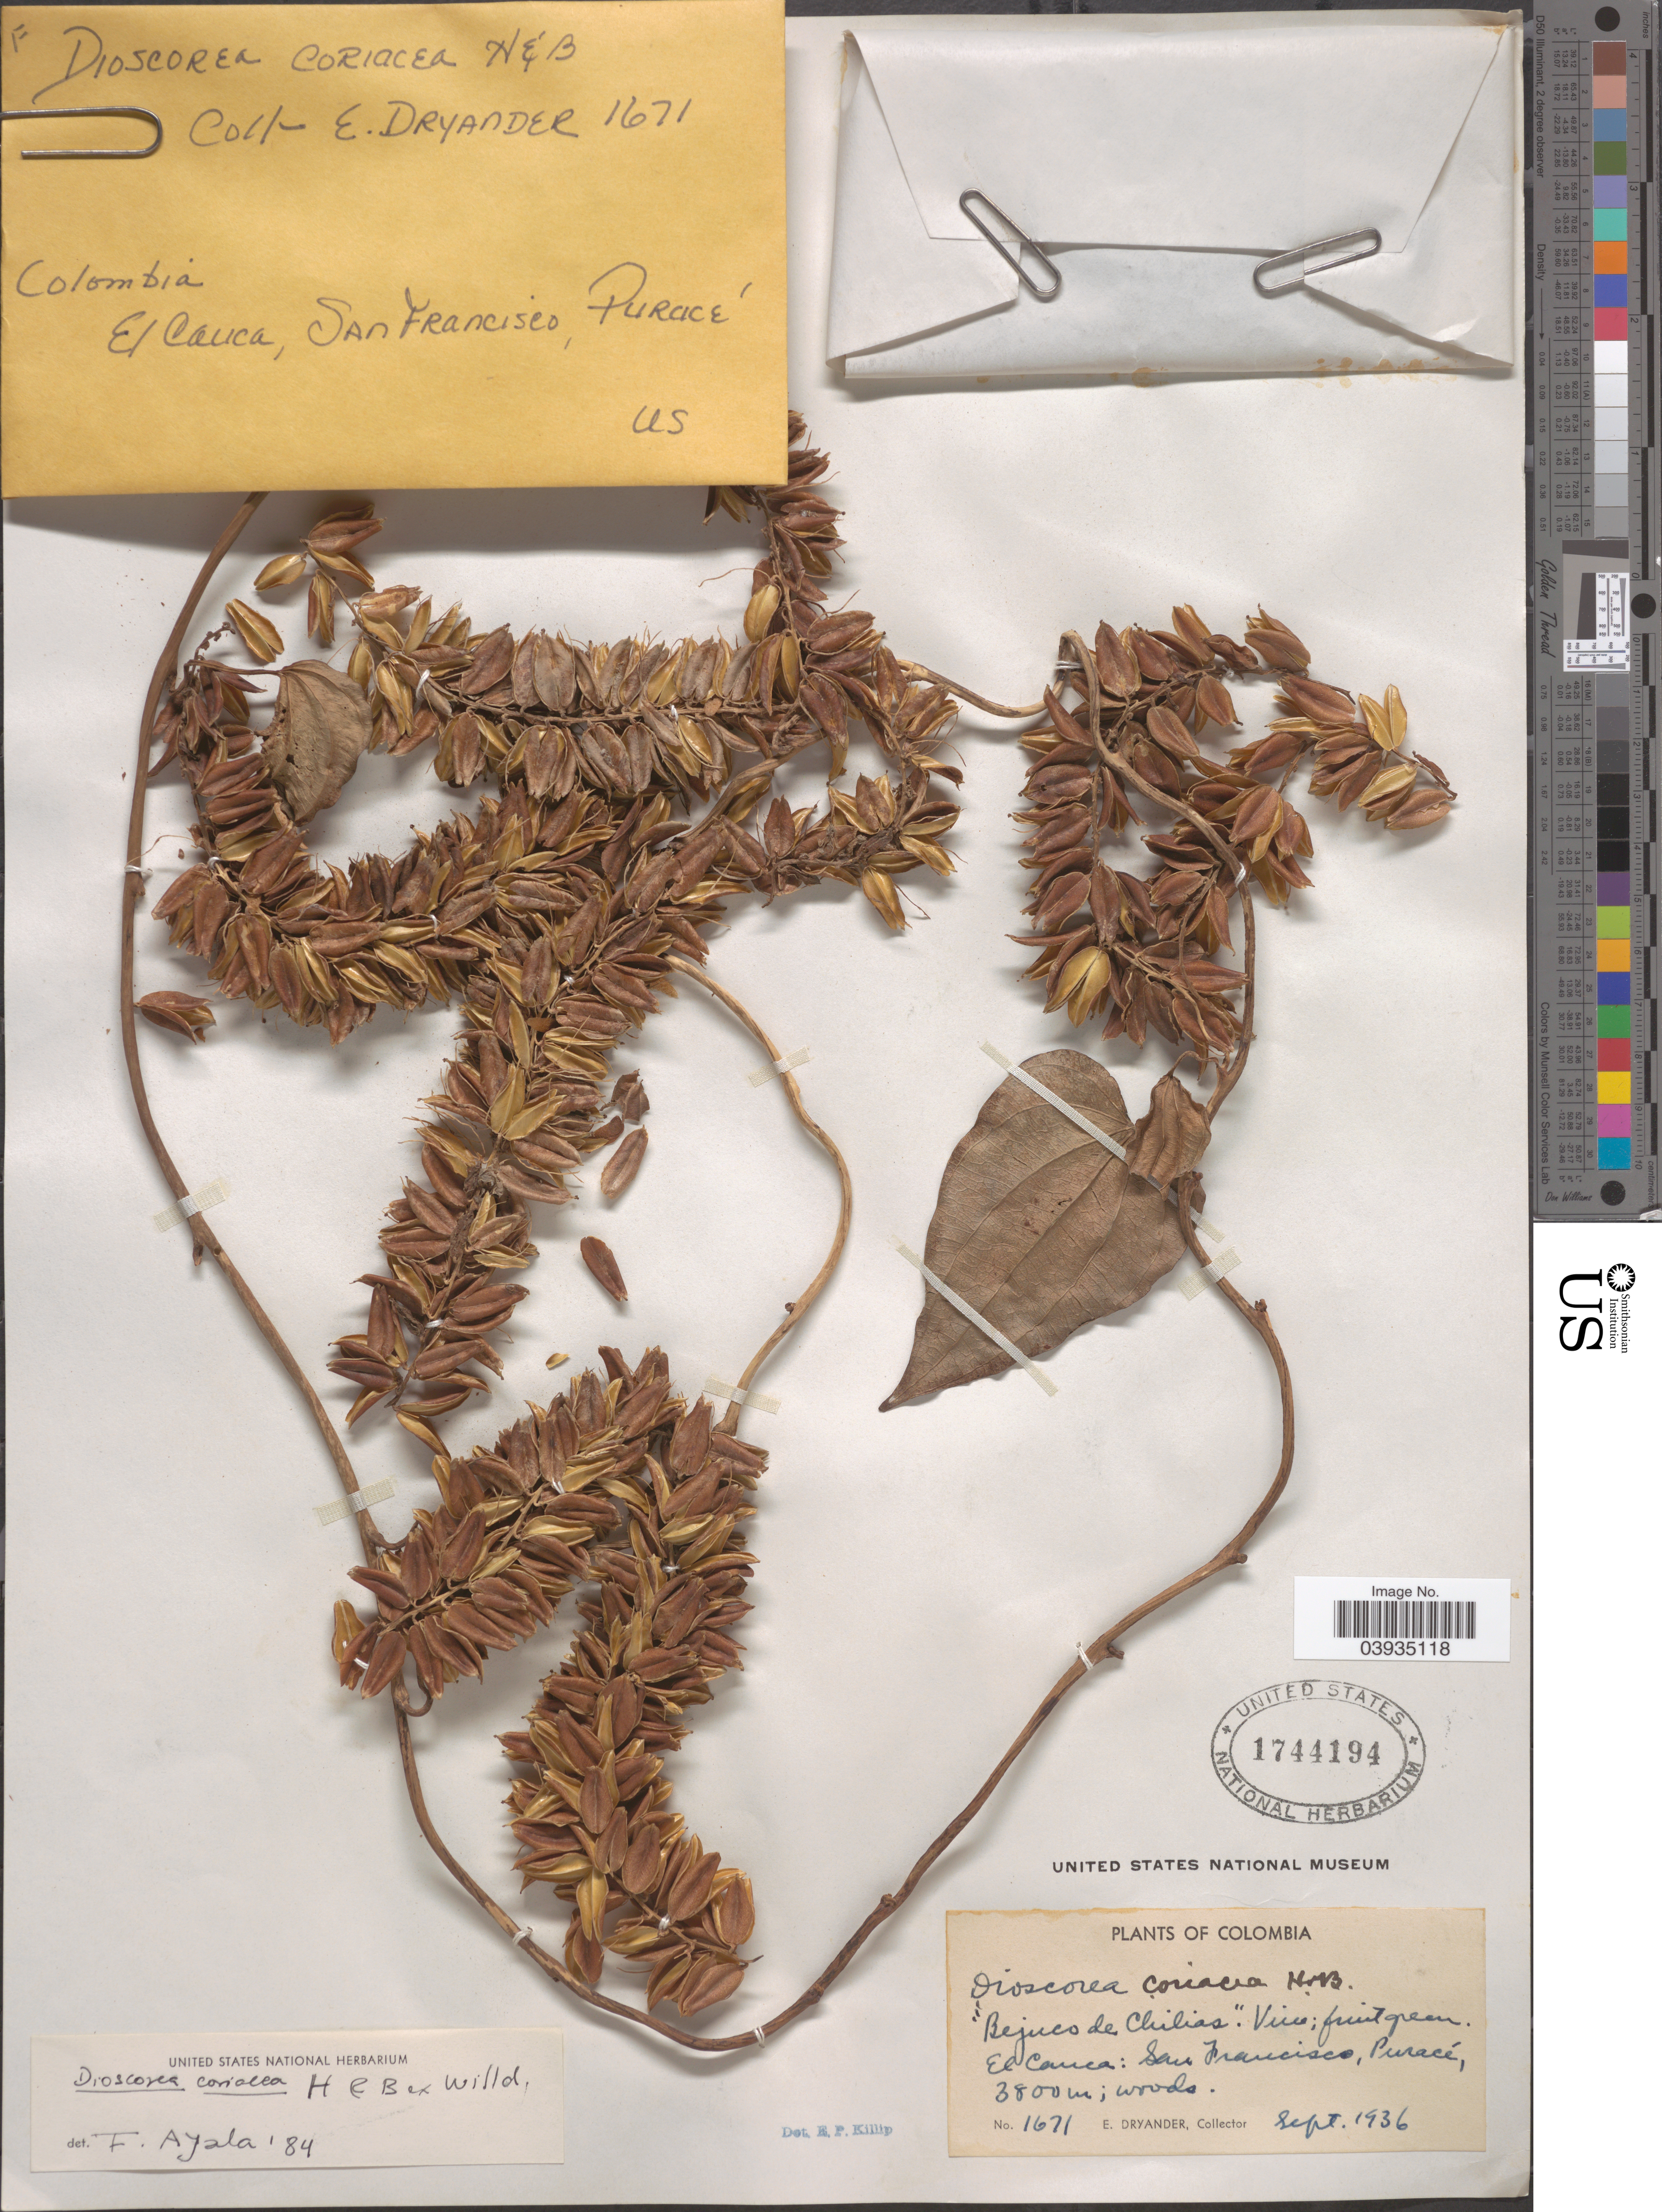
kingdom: Plantae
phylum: Tracheophyta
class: Liliopsida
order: Dioscoreales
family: Dioscoreaceae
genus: Dioscorea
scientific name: Dioscorea coriacea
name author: Humb. & Bonpl. ex Willd.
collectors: E. Dryander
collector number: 1671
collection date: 1936-09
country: Colombia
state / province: Cauca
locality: San Francisco, Puracé.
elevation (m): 3800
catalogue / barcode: US 1744194